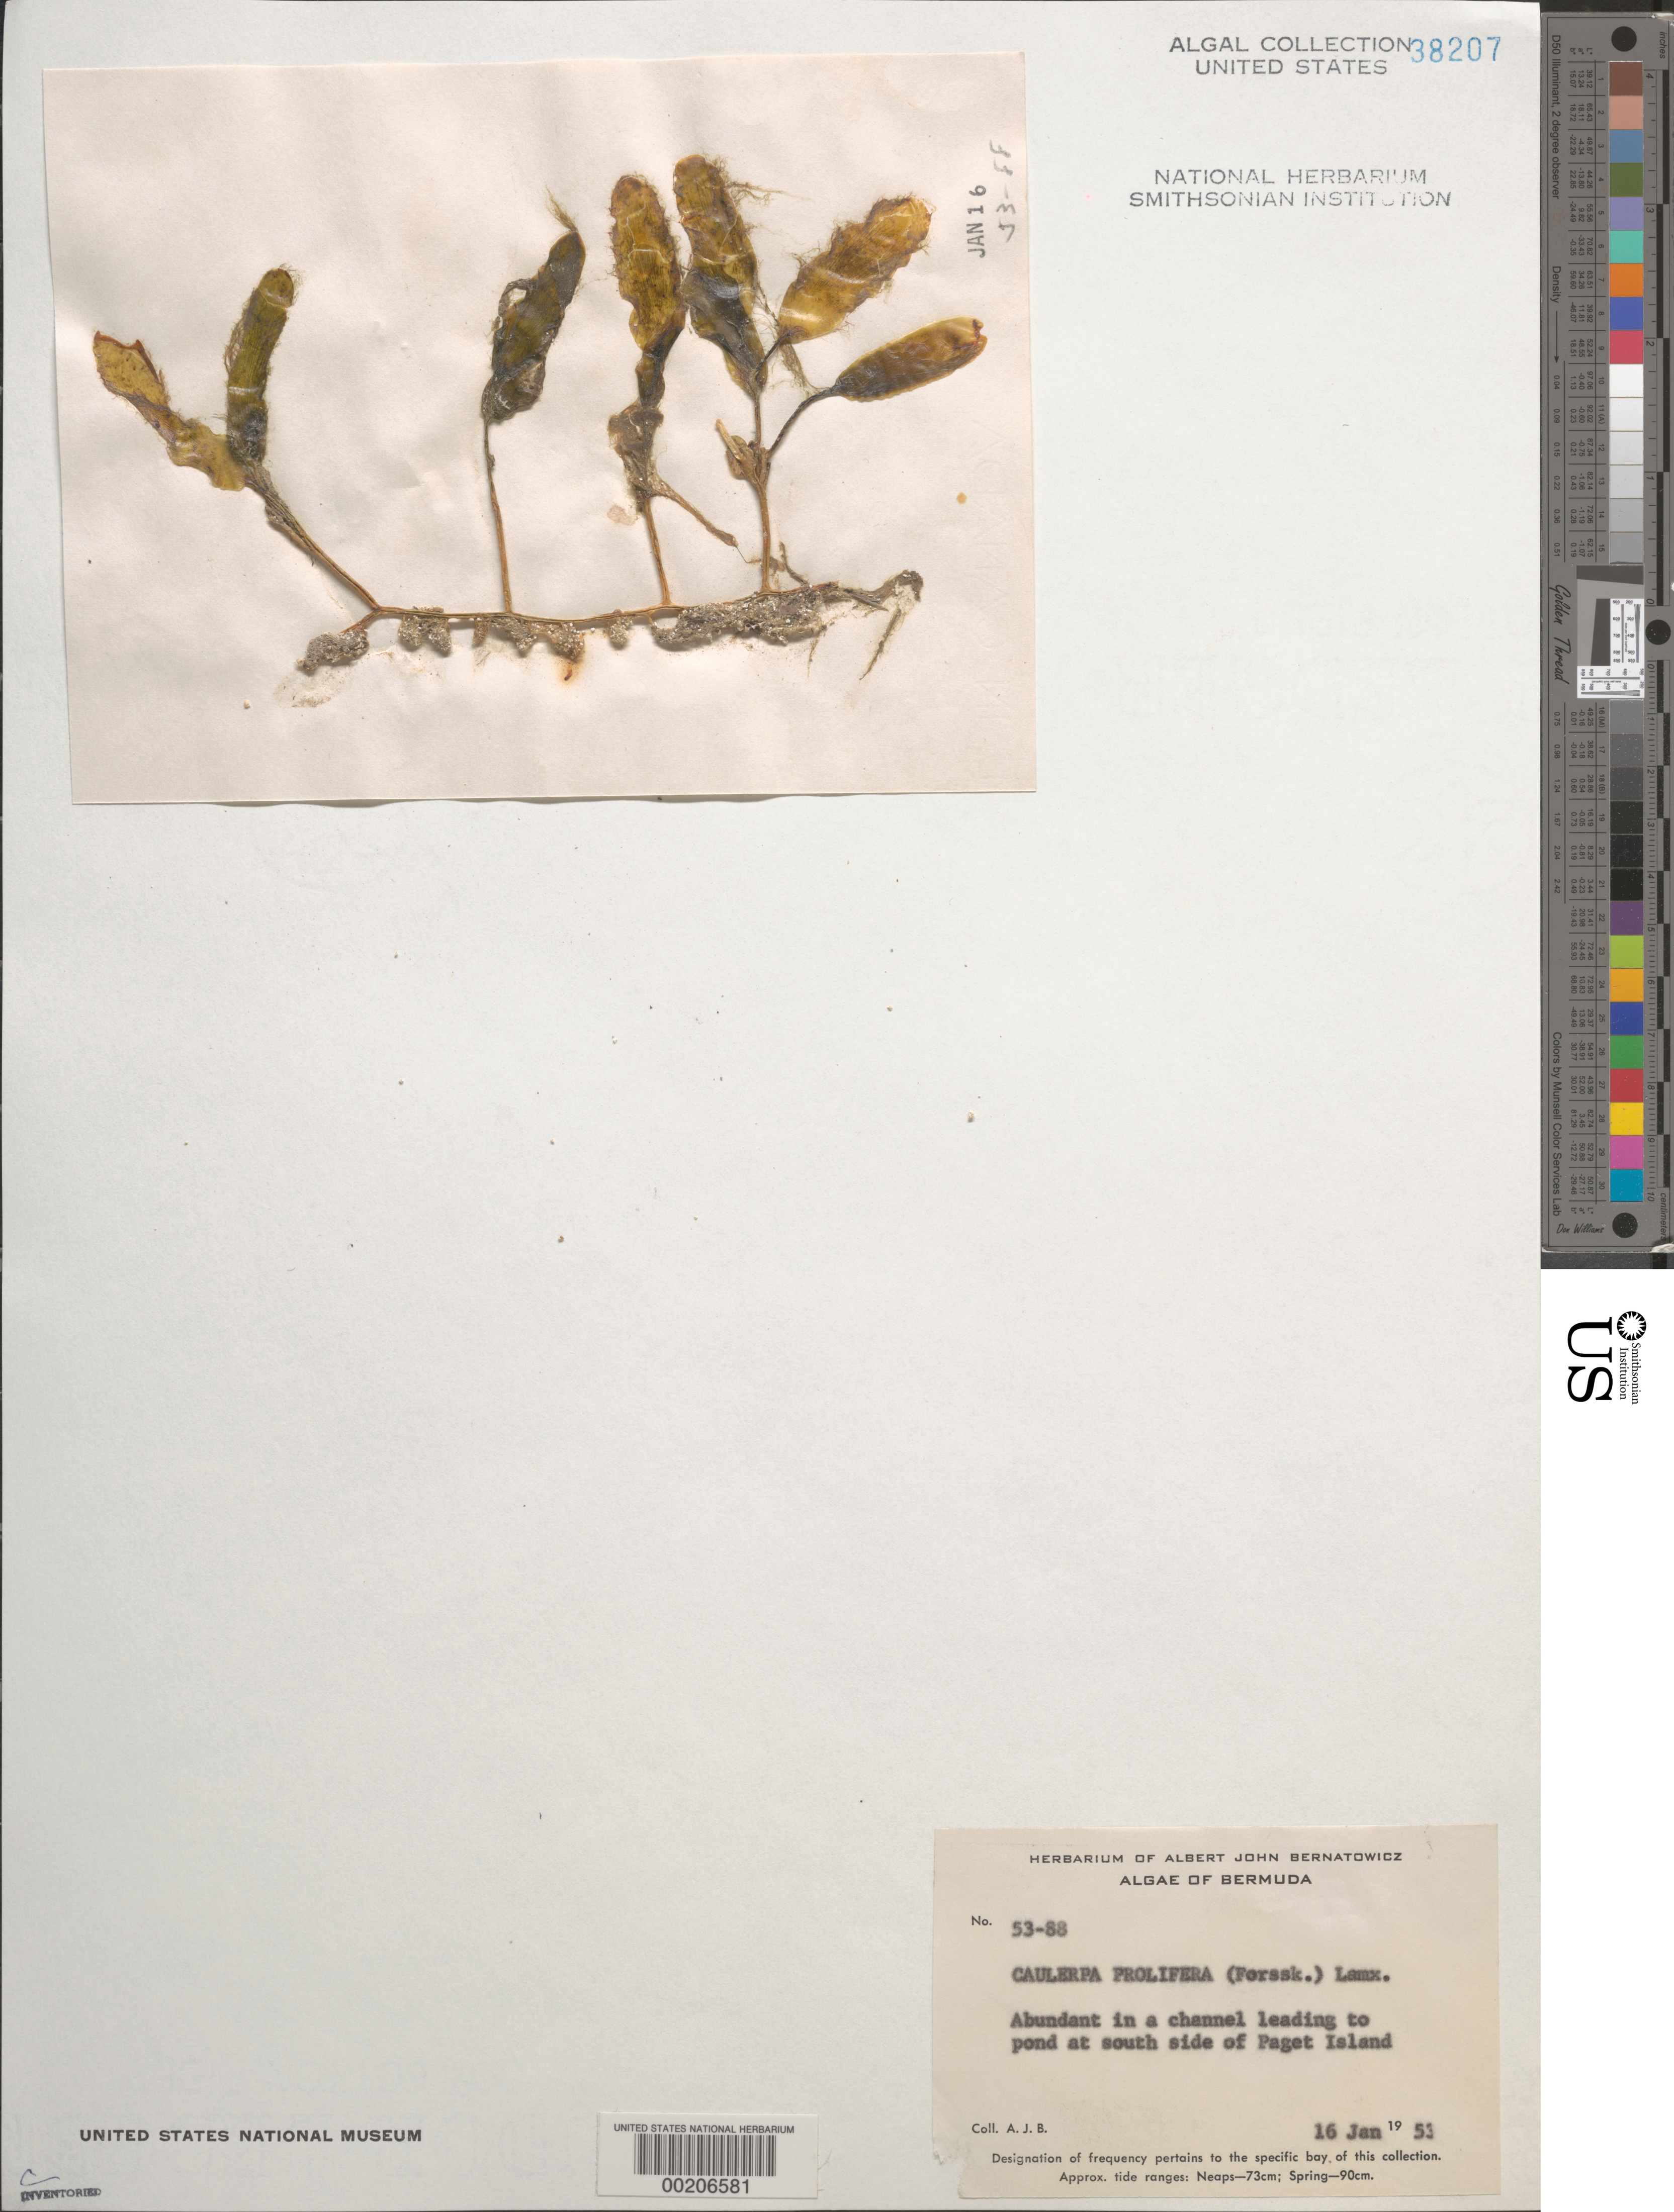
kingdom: Plantae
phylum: Chlorophyta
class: Ulvophyceae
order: Bryopsidales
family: Caulerpaceae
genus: Caulerpa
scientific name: Caulerpa prolifera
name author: (Forssk.) J.V.Lamouroux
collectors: A. Bernatowicz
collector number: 53-88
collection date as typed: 16 Jan 1951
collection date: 1951-01-16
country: Bermuda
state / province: Saint George's (parish)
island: Paget Island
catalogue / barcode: US 38207